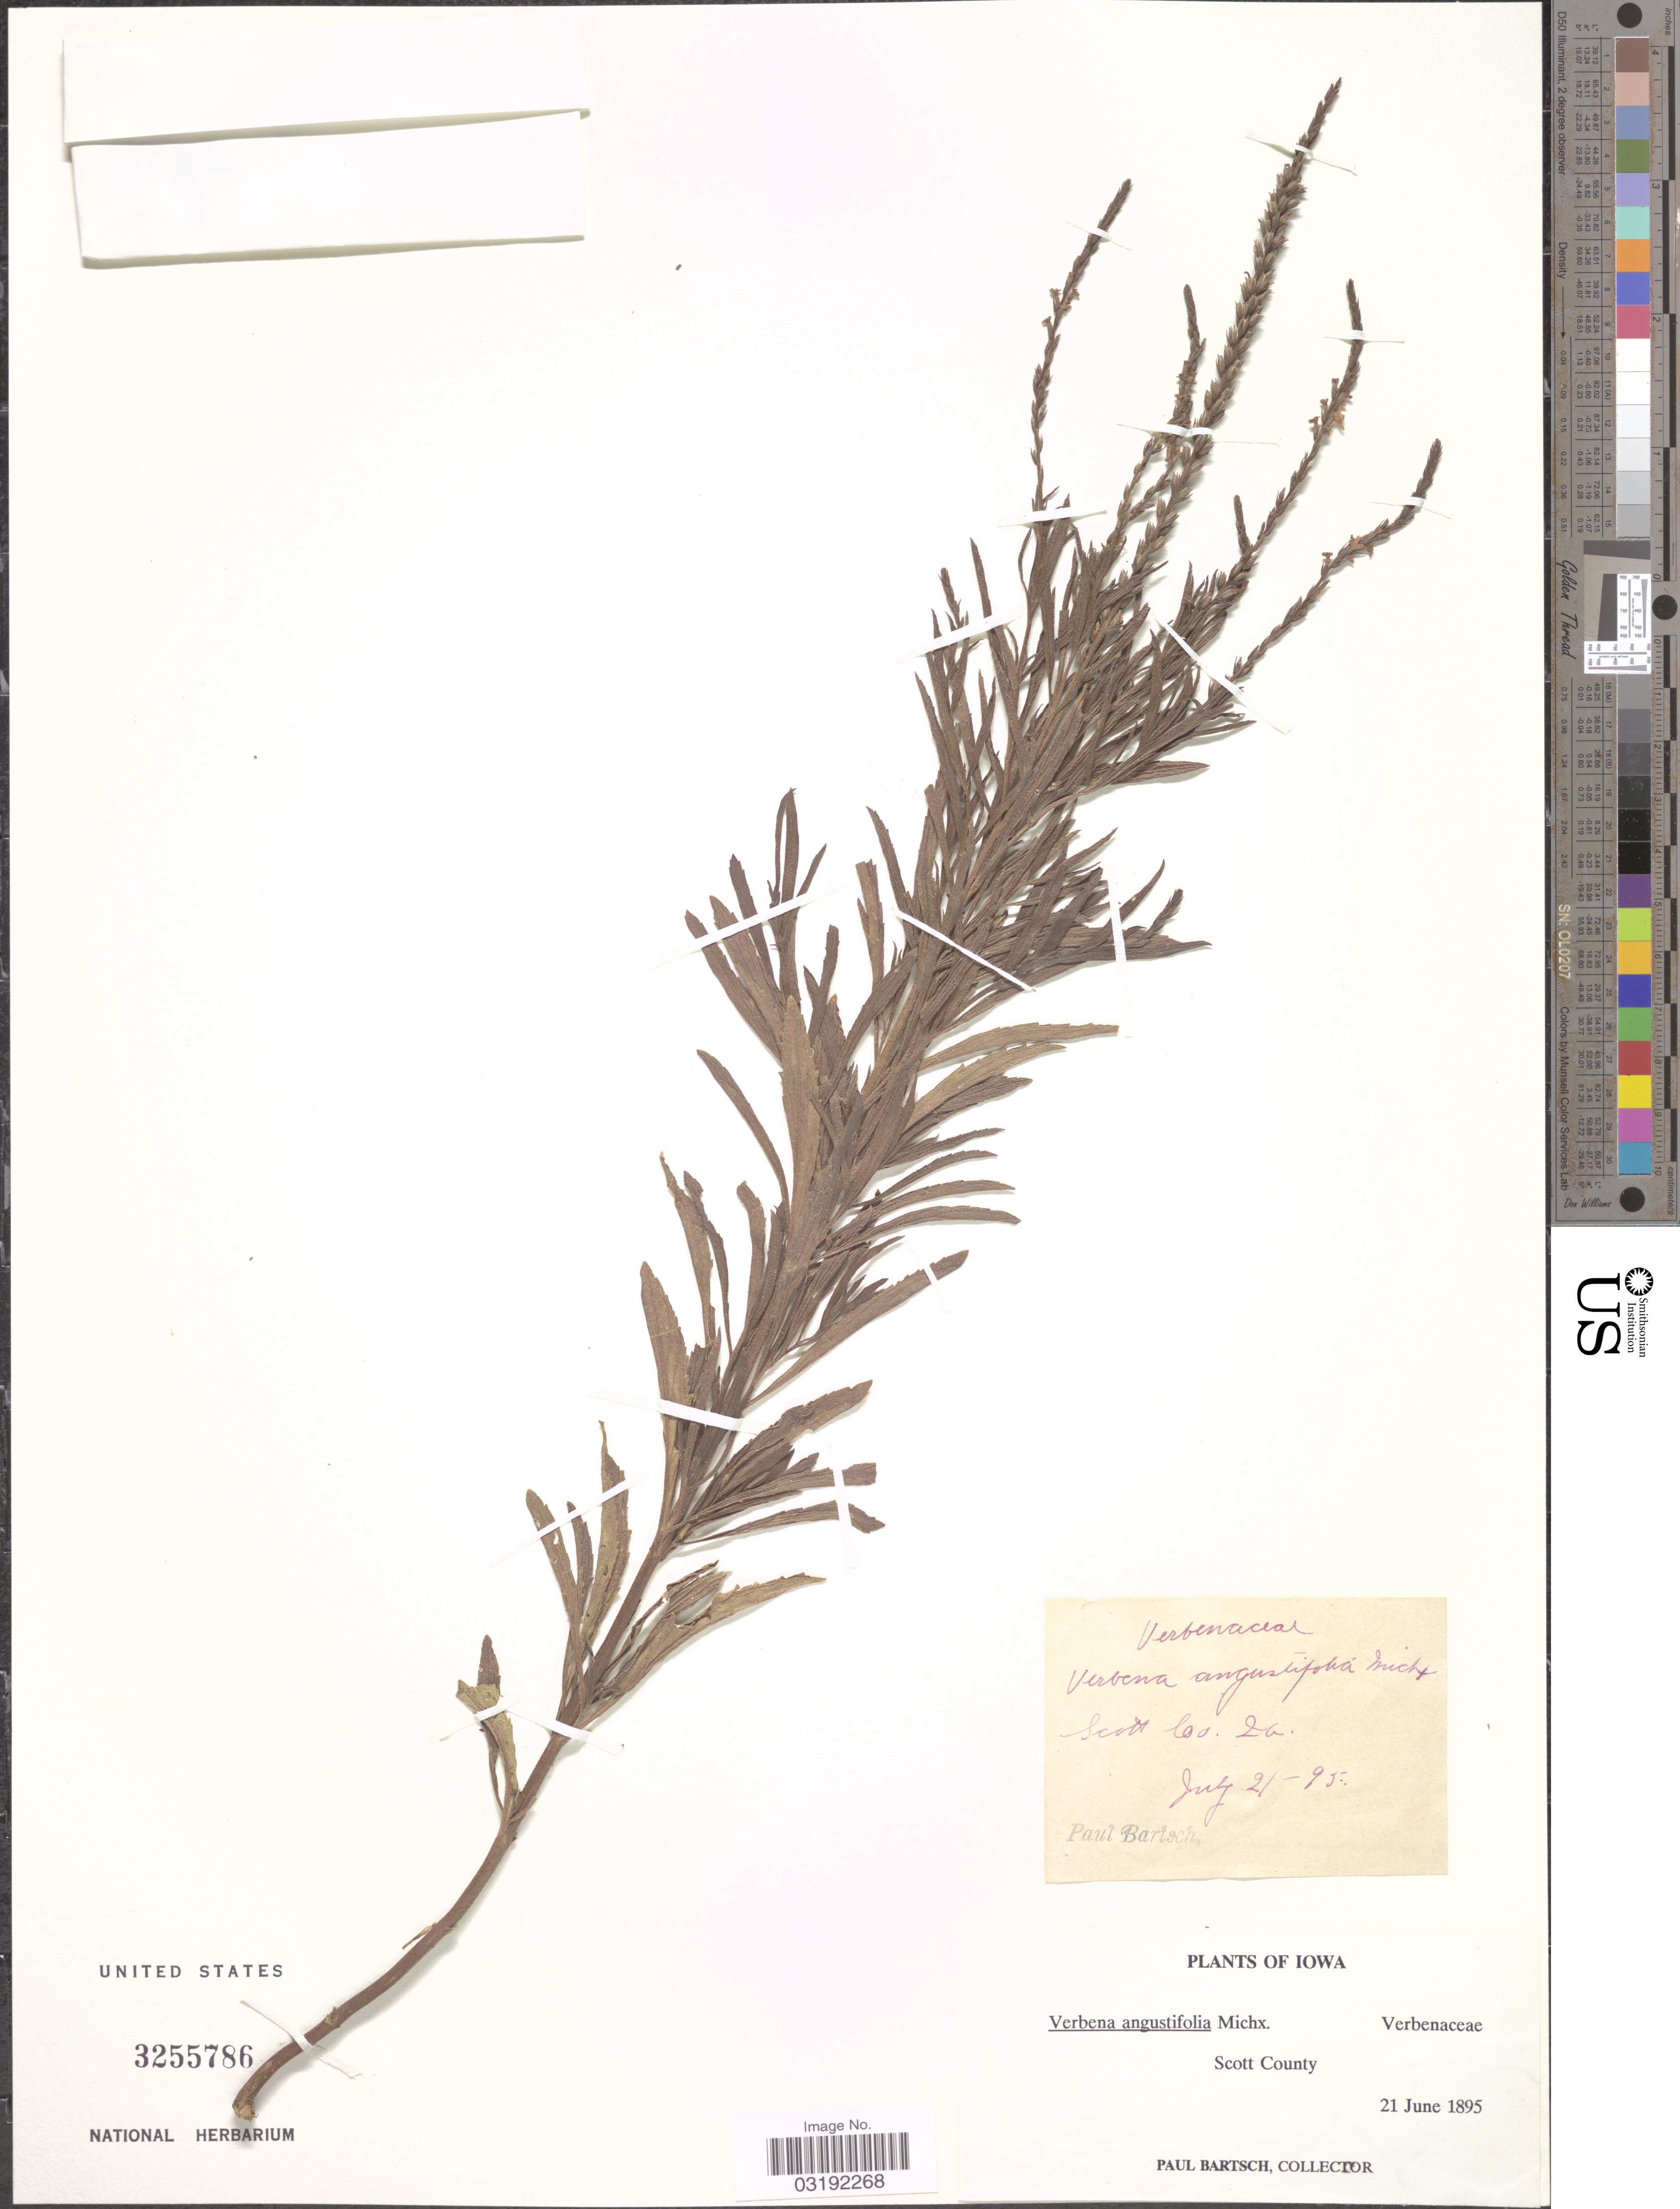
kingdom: Plantae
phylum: Tracheophyta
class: Magnoliopsida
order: Lamiales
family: Verbenaceae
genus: Verbena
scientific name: Verbena simplex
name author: F. Lehm.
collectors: P. Bartsch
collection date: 1895-06-21/1895-07-21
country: United States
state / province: Iowa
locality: Scott Co.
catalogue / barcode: US 3255786